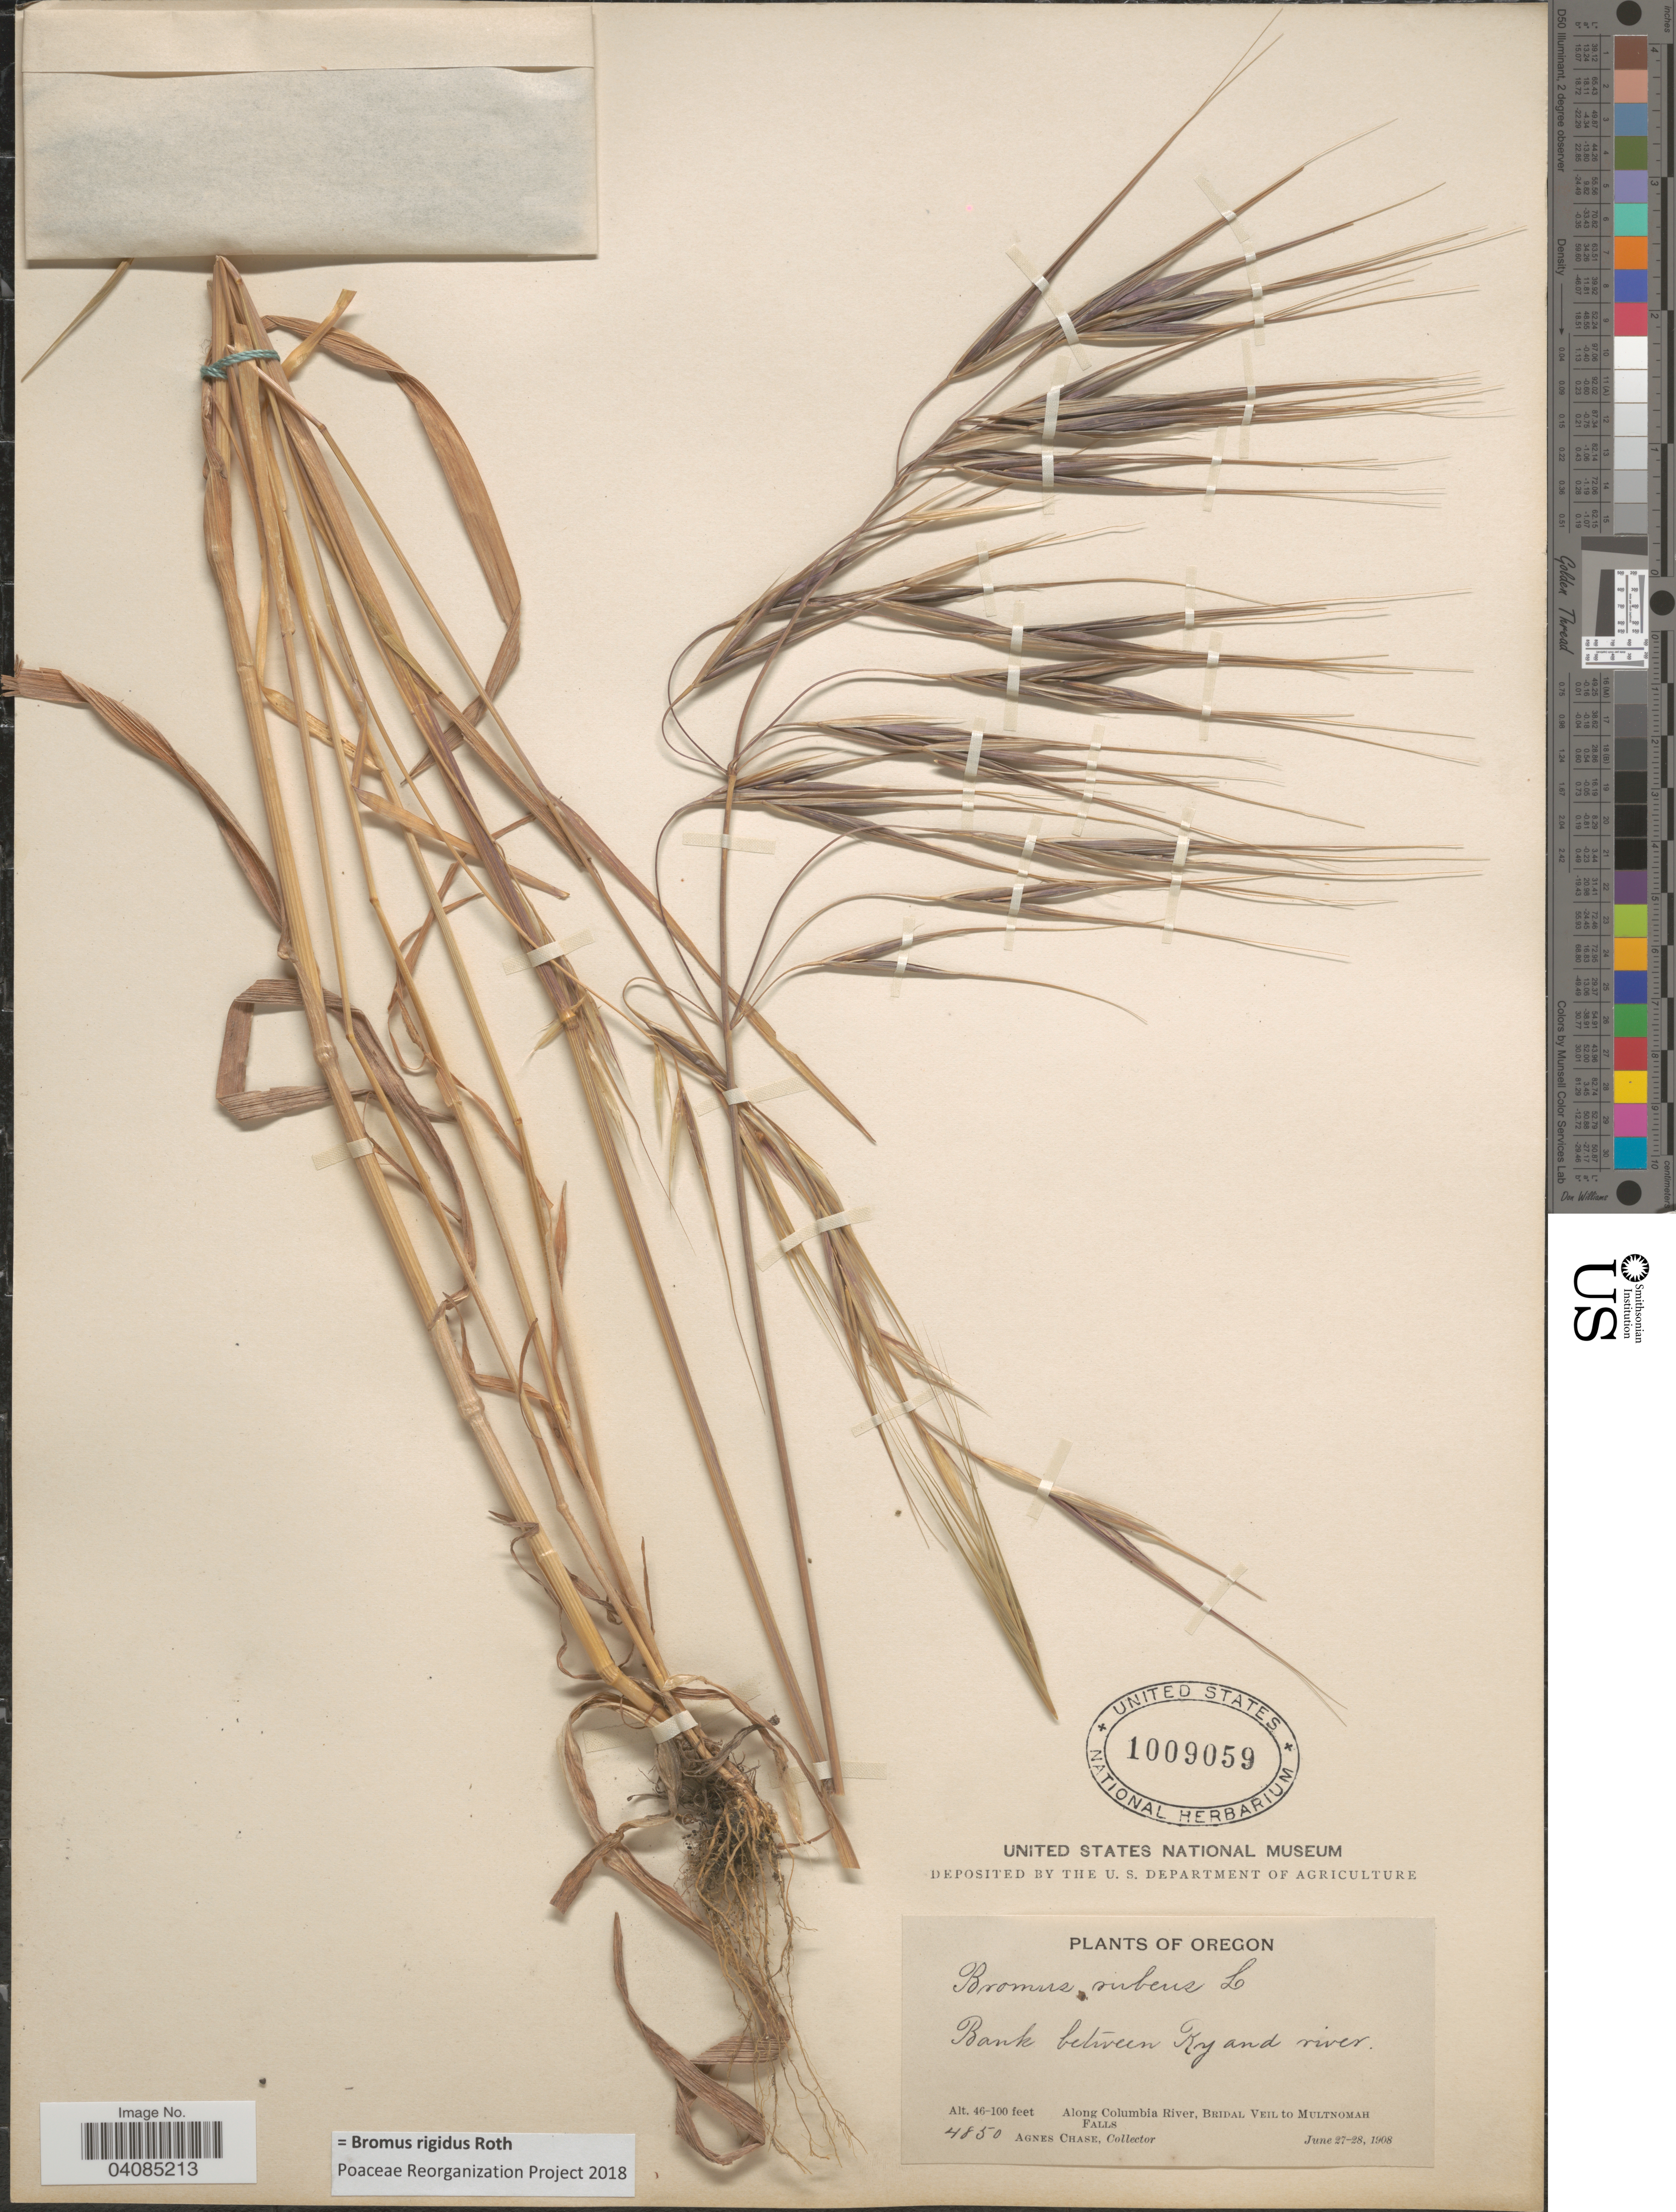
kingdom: Plantae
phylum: Tracheophyta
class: Liliopsida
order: Poales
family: Poaceae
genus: Bromus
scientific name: Bromus rigidus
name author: Roth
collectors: A. Chase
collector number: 4850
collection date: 1908-06-27/1908-06-28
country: United States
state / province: Oregon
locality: Bank between Ry and river. Along Columbia River, Bridal Veil to Multnomah Falls.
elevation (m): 14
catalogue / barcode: US 1009059